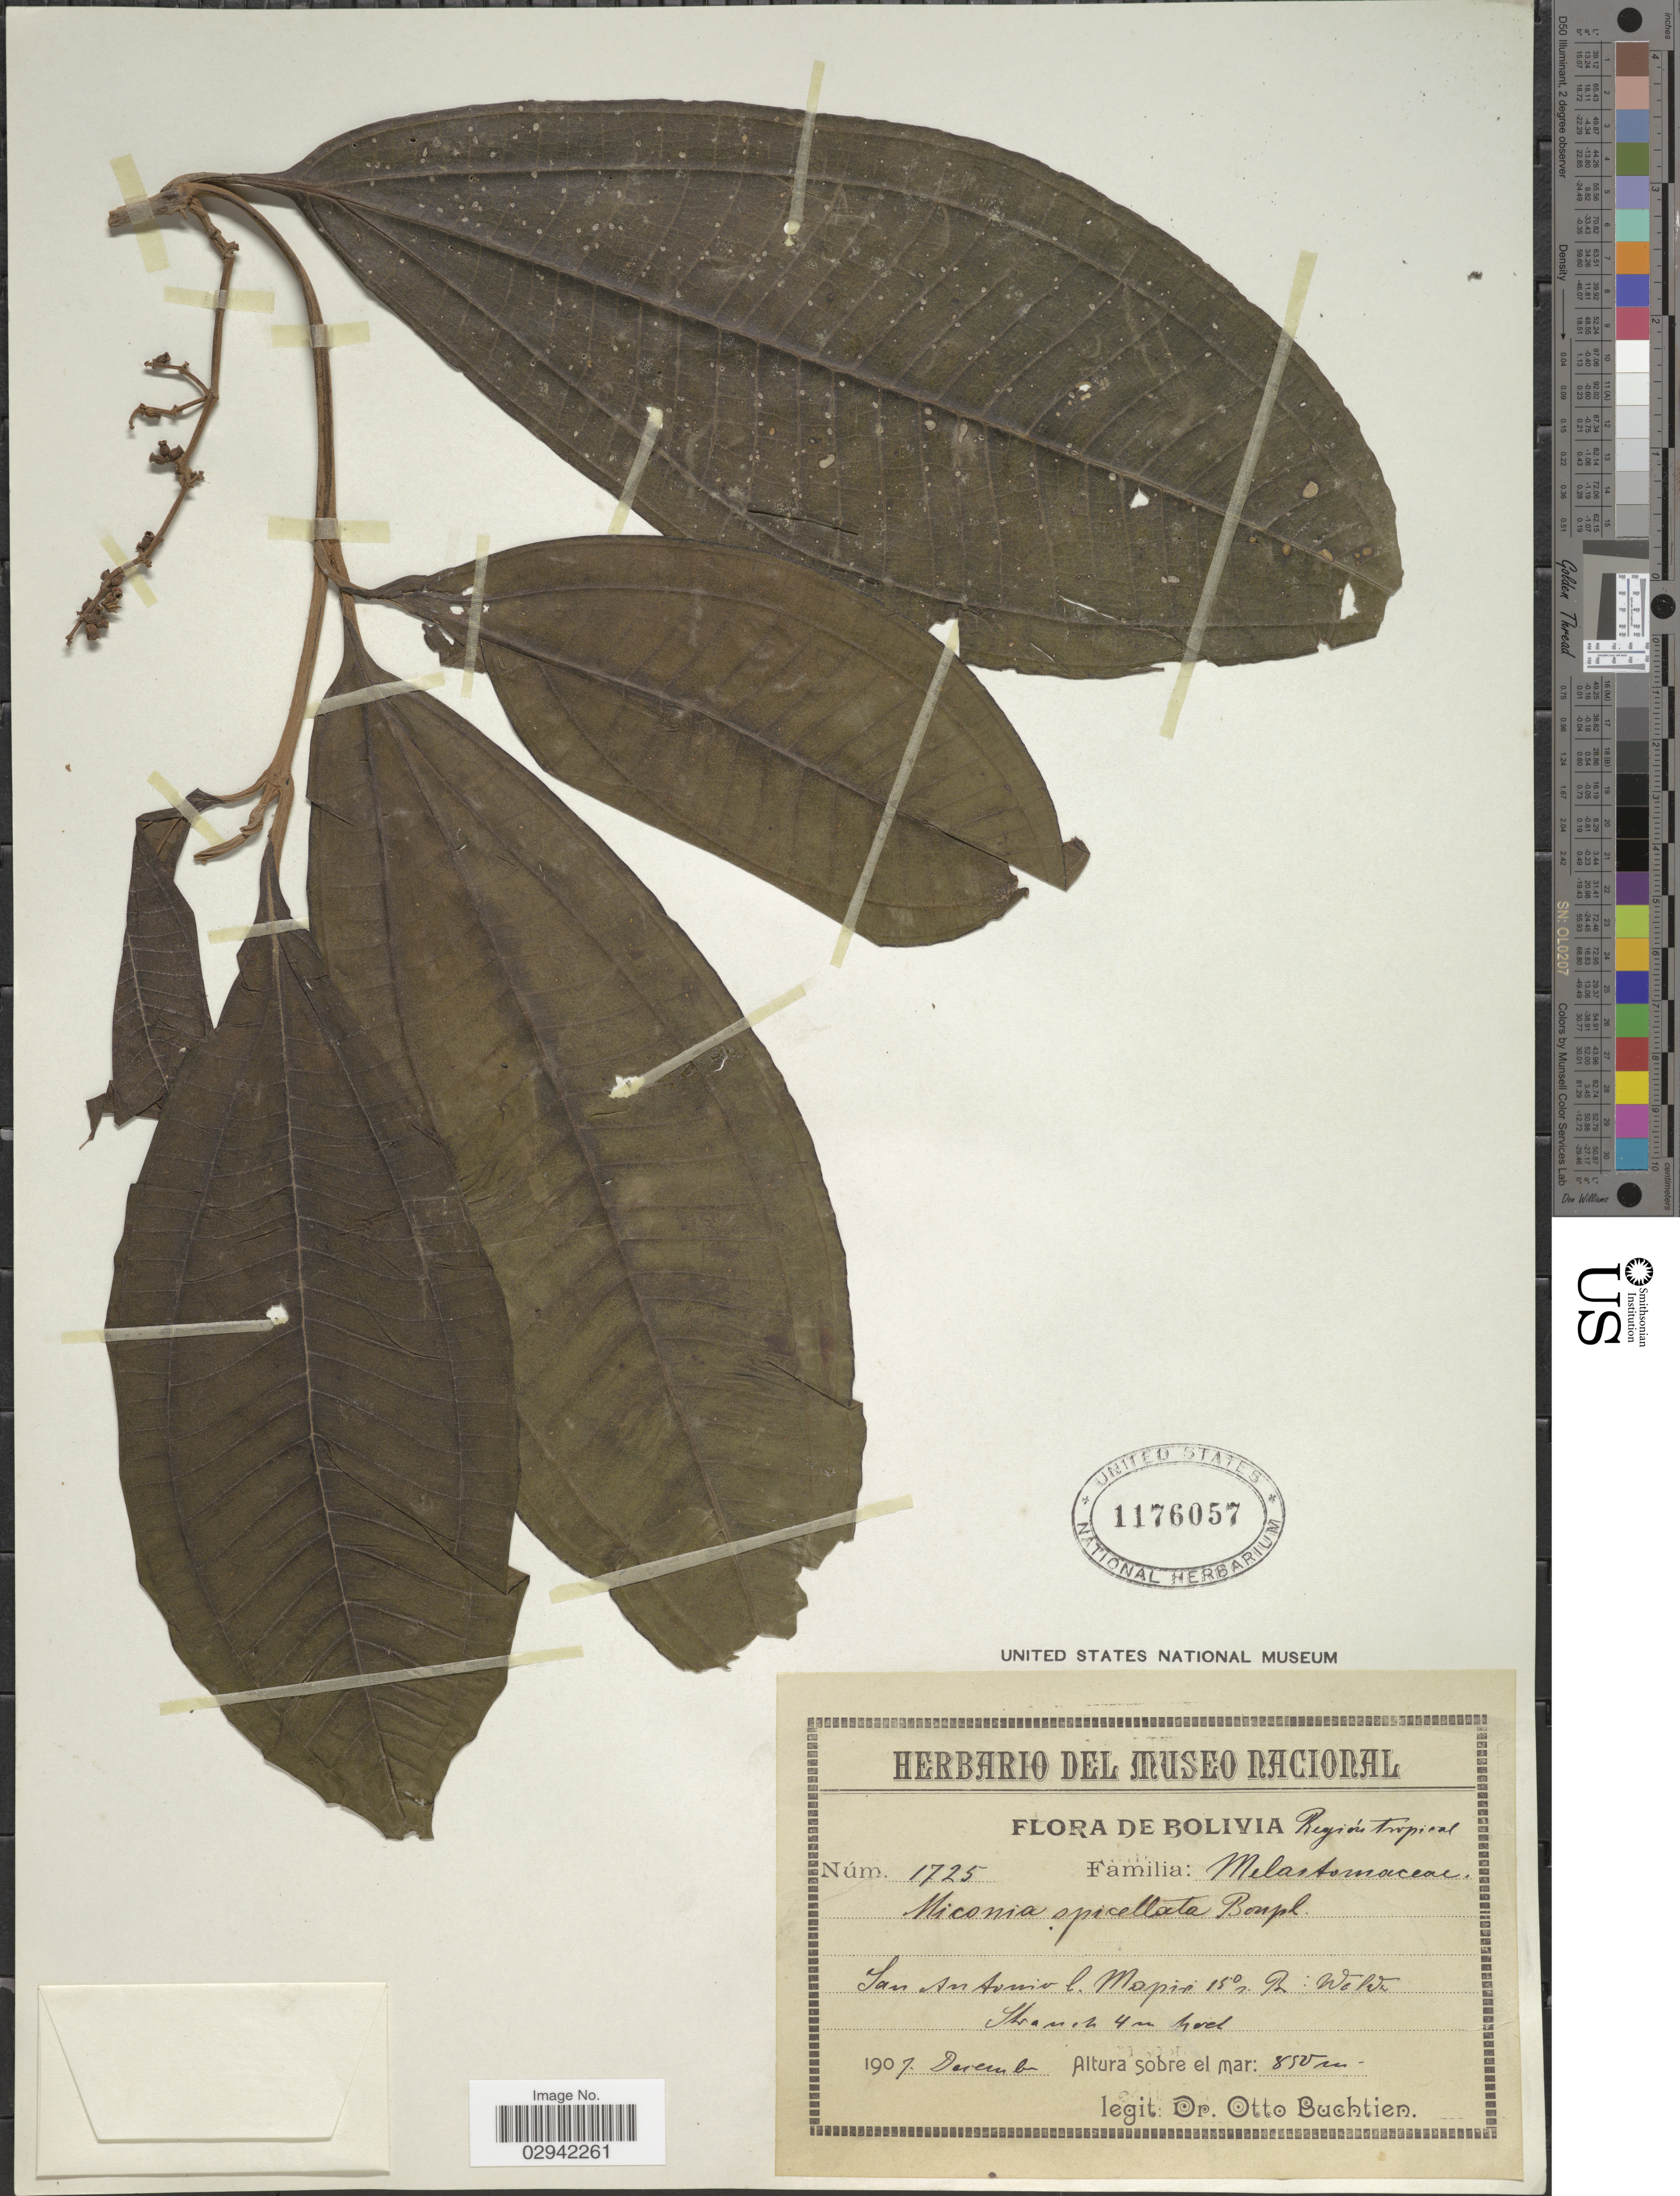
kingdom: Plantae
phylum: Tracheophyta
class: Magnoliopsida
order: Myrtales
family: Melastomataceae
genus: Miconia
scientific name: Miconia prasina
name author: (Sw.) DC.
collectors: O. Buchtien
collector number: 1725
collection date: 1907-12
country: Bolivia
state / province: La Paz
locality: Región Tropical, San Antionio l. Mapiri 15° n. Br.: Walden.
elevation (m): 850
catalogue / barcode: US 1176057